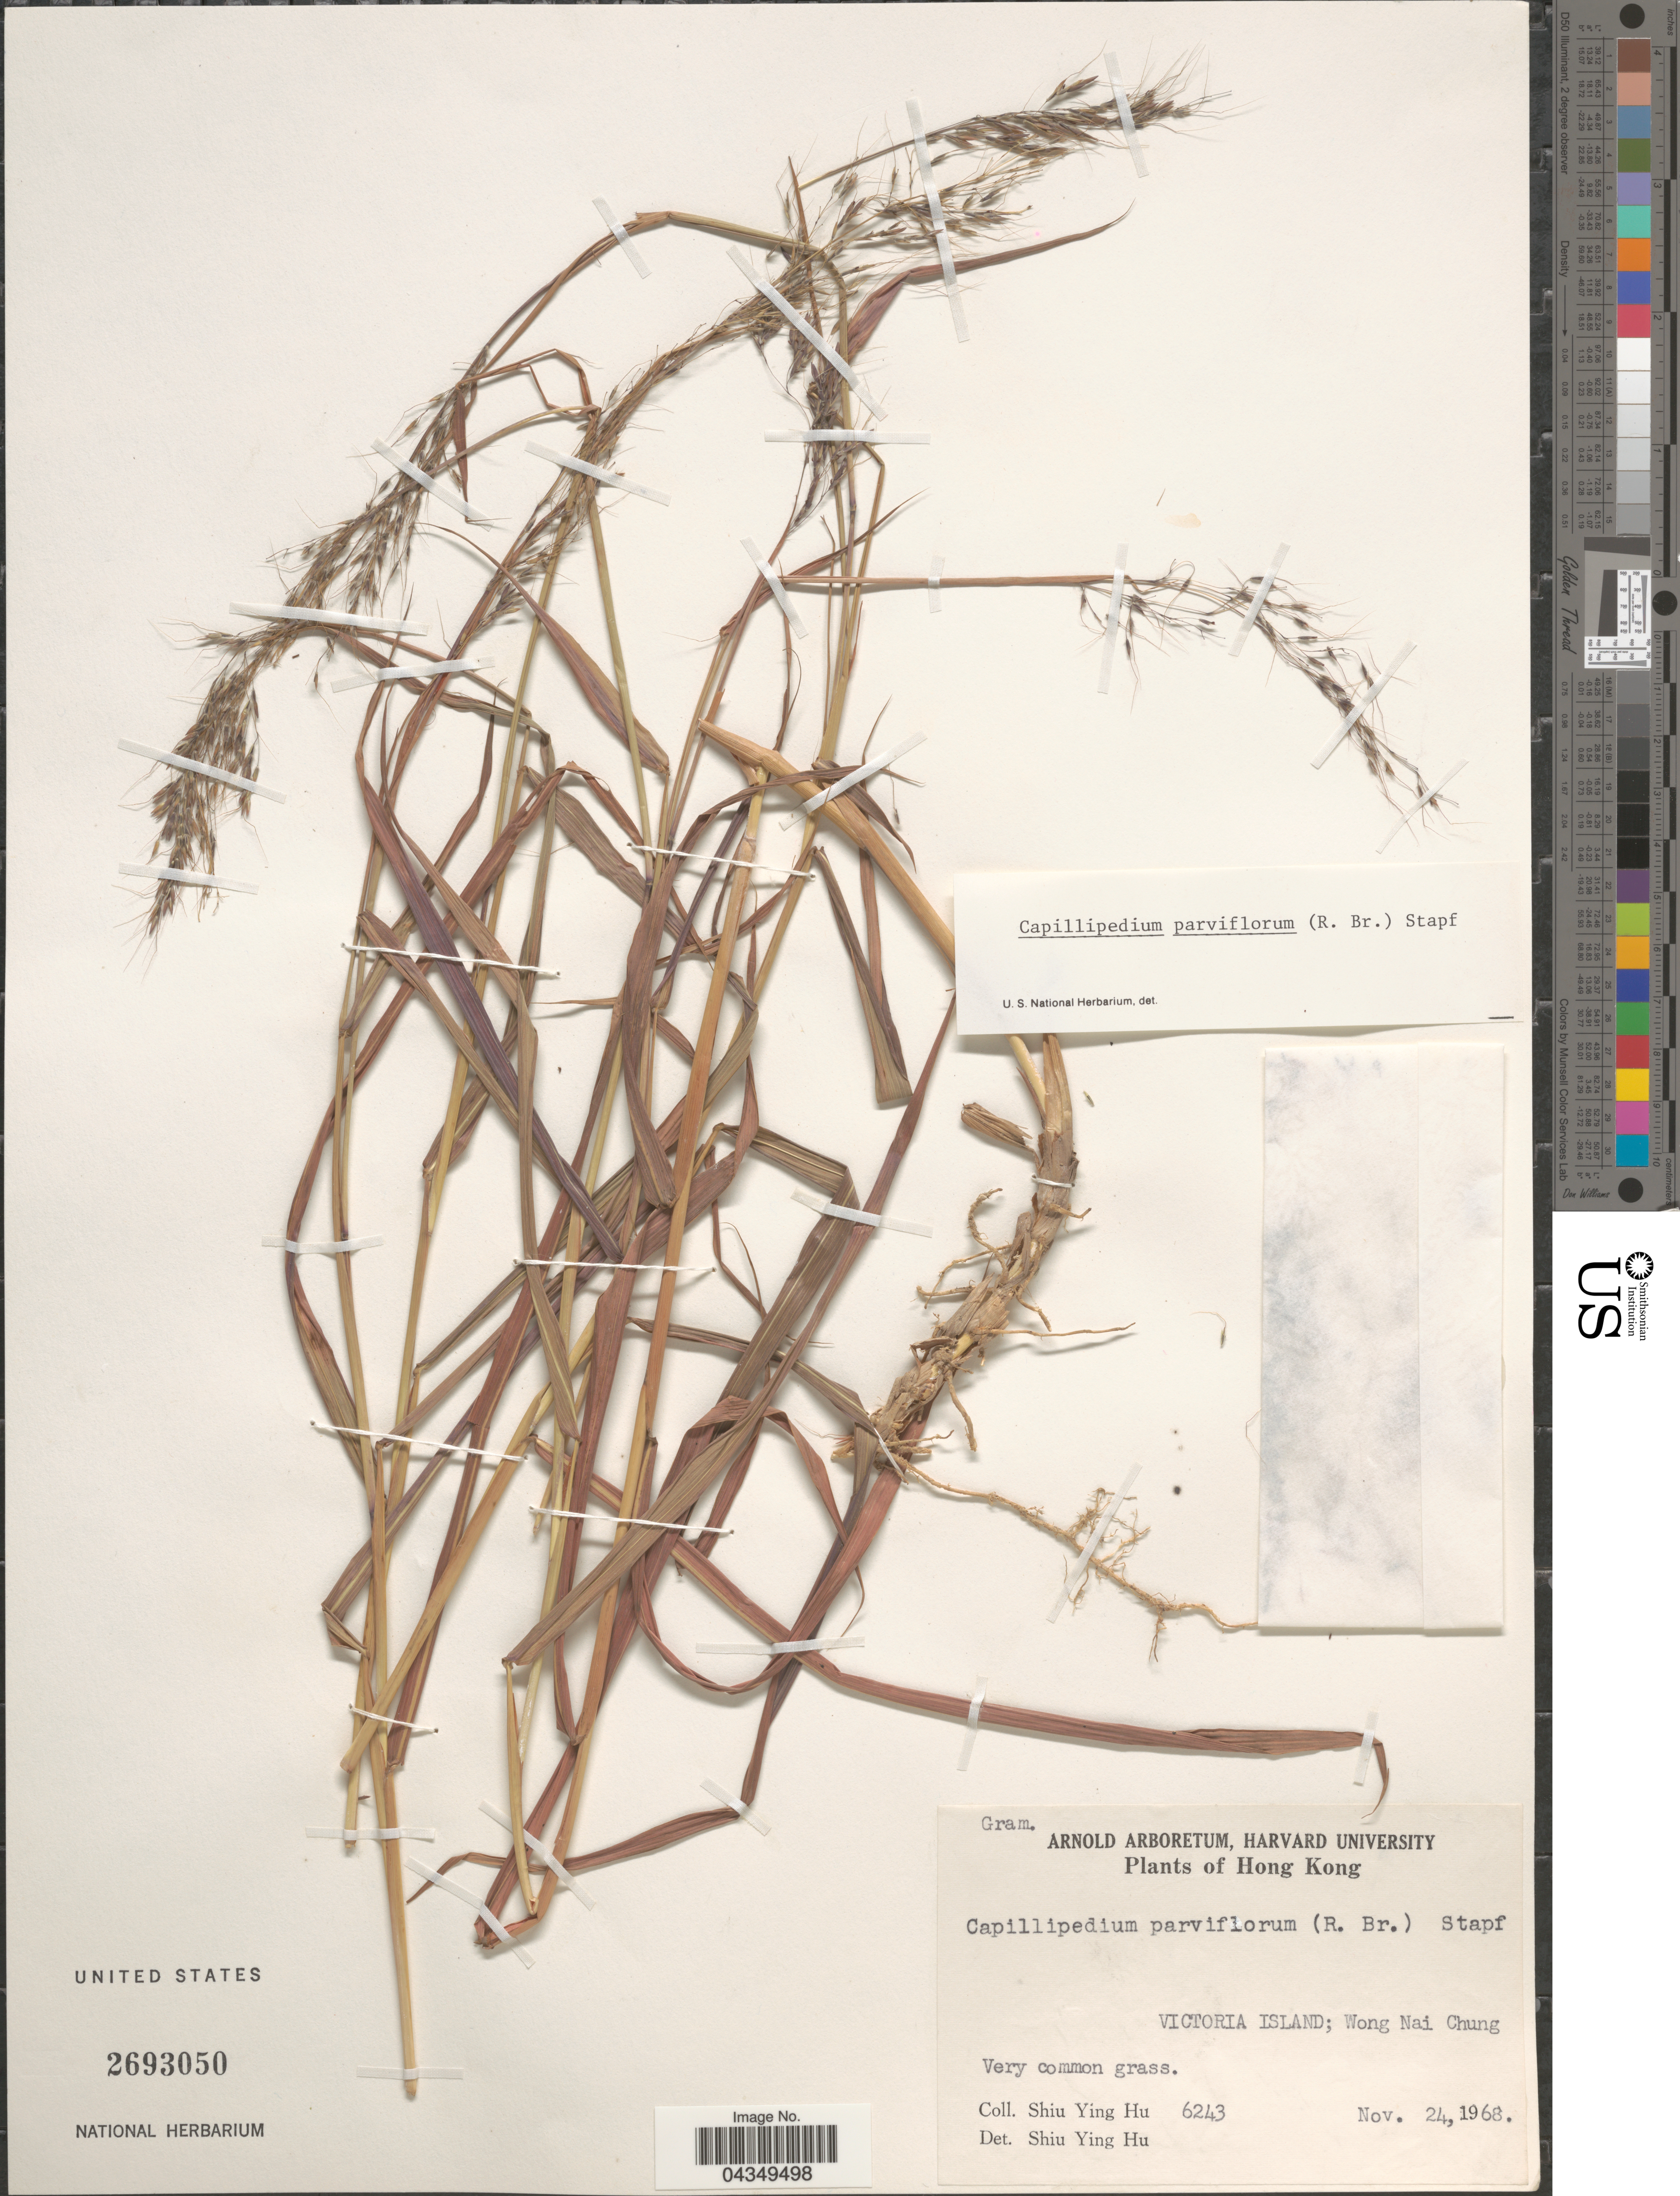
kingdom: Plantae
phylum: Tracheophyta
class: Liliopsida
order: Poales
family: Poaceae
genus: Capillipedium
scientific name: Capillipedium parviflorum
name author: (R. Br.) Stapf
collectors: S. Y. Hu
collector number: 6243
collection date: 1968-11-24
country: China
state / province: Hong Kong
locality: Victoria Island; Wong Nai Chung.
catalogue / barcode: US 2693050